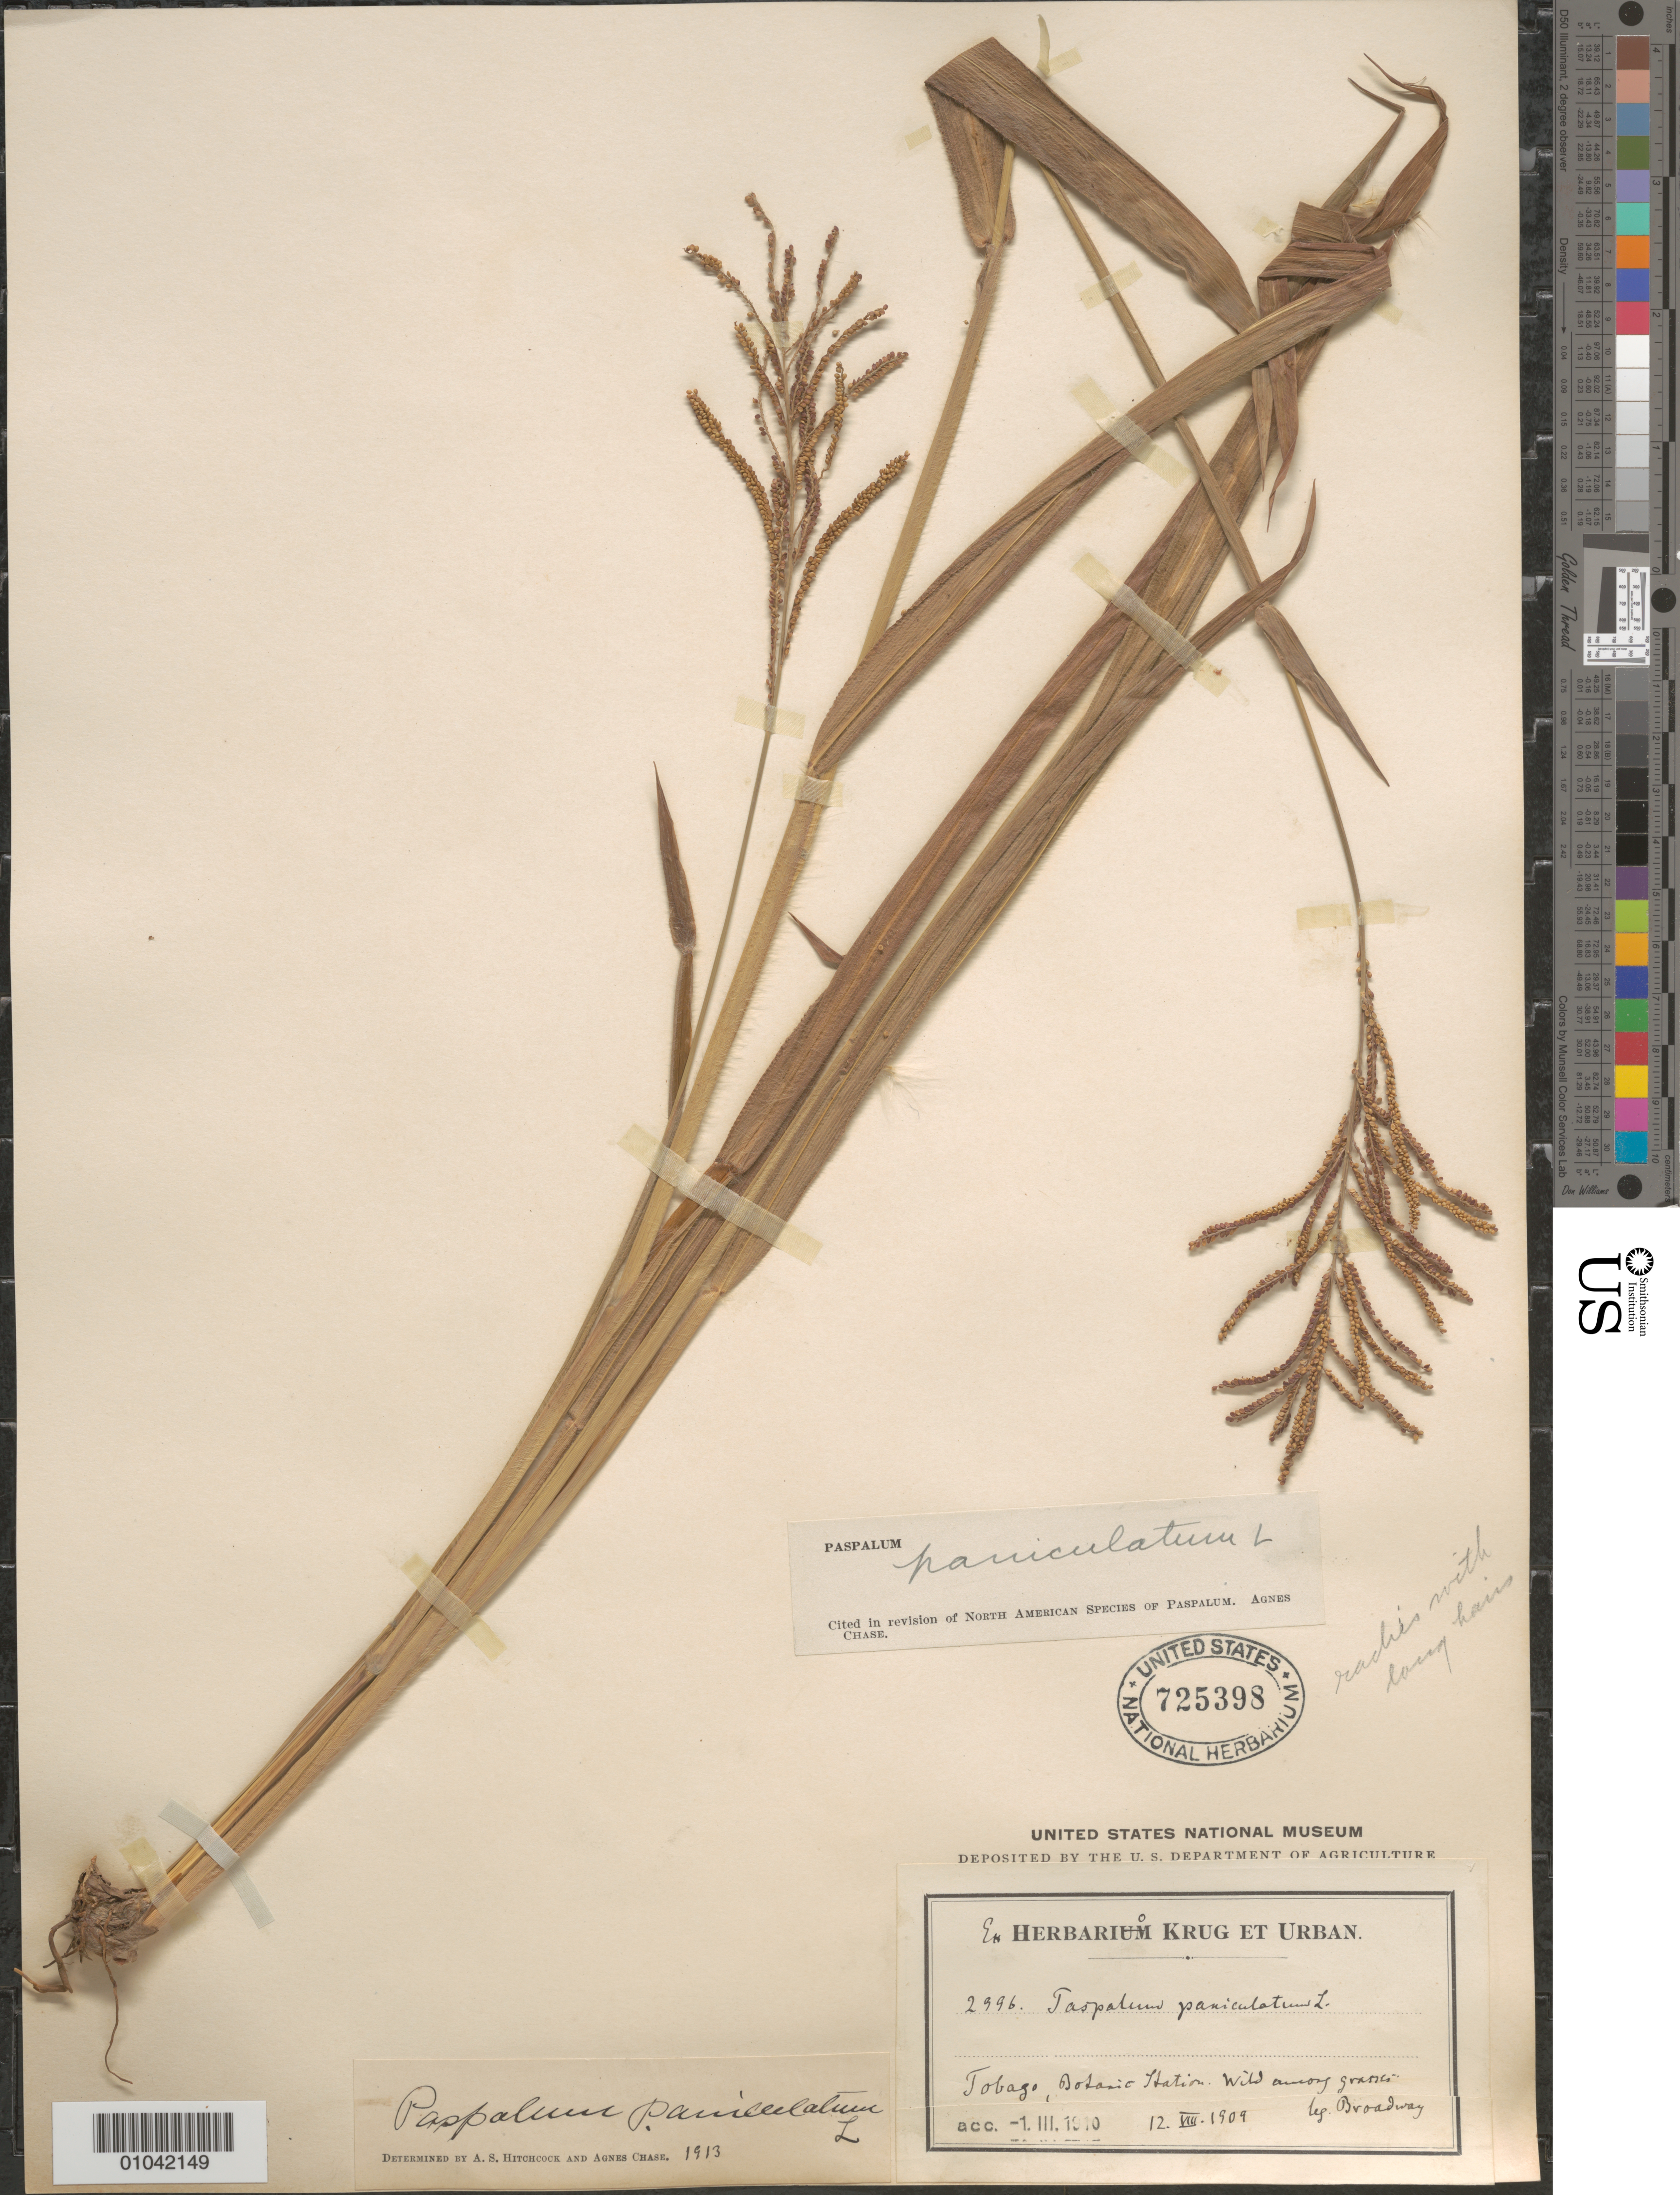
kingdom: Plantae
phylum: Tracheophyta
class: Liliopsida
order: Poales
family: Poaceae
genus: Paspalum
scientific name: Paspalum paniculatum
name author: L.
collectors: -. Broadway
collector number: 2996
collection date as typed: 12 Aug 1909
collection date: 1909-08-12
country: Trinidad and Tobago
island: Tobago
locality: Botanic Station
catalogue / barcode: US 725398